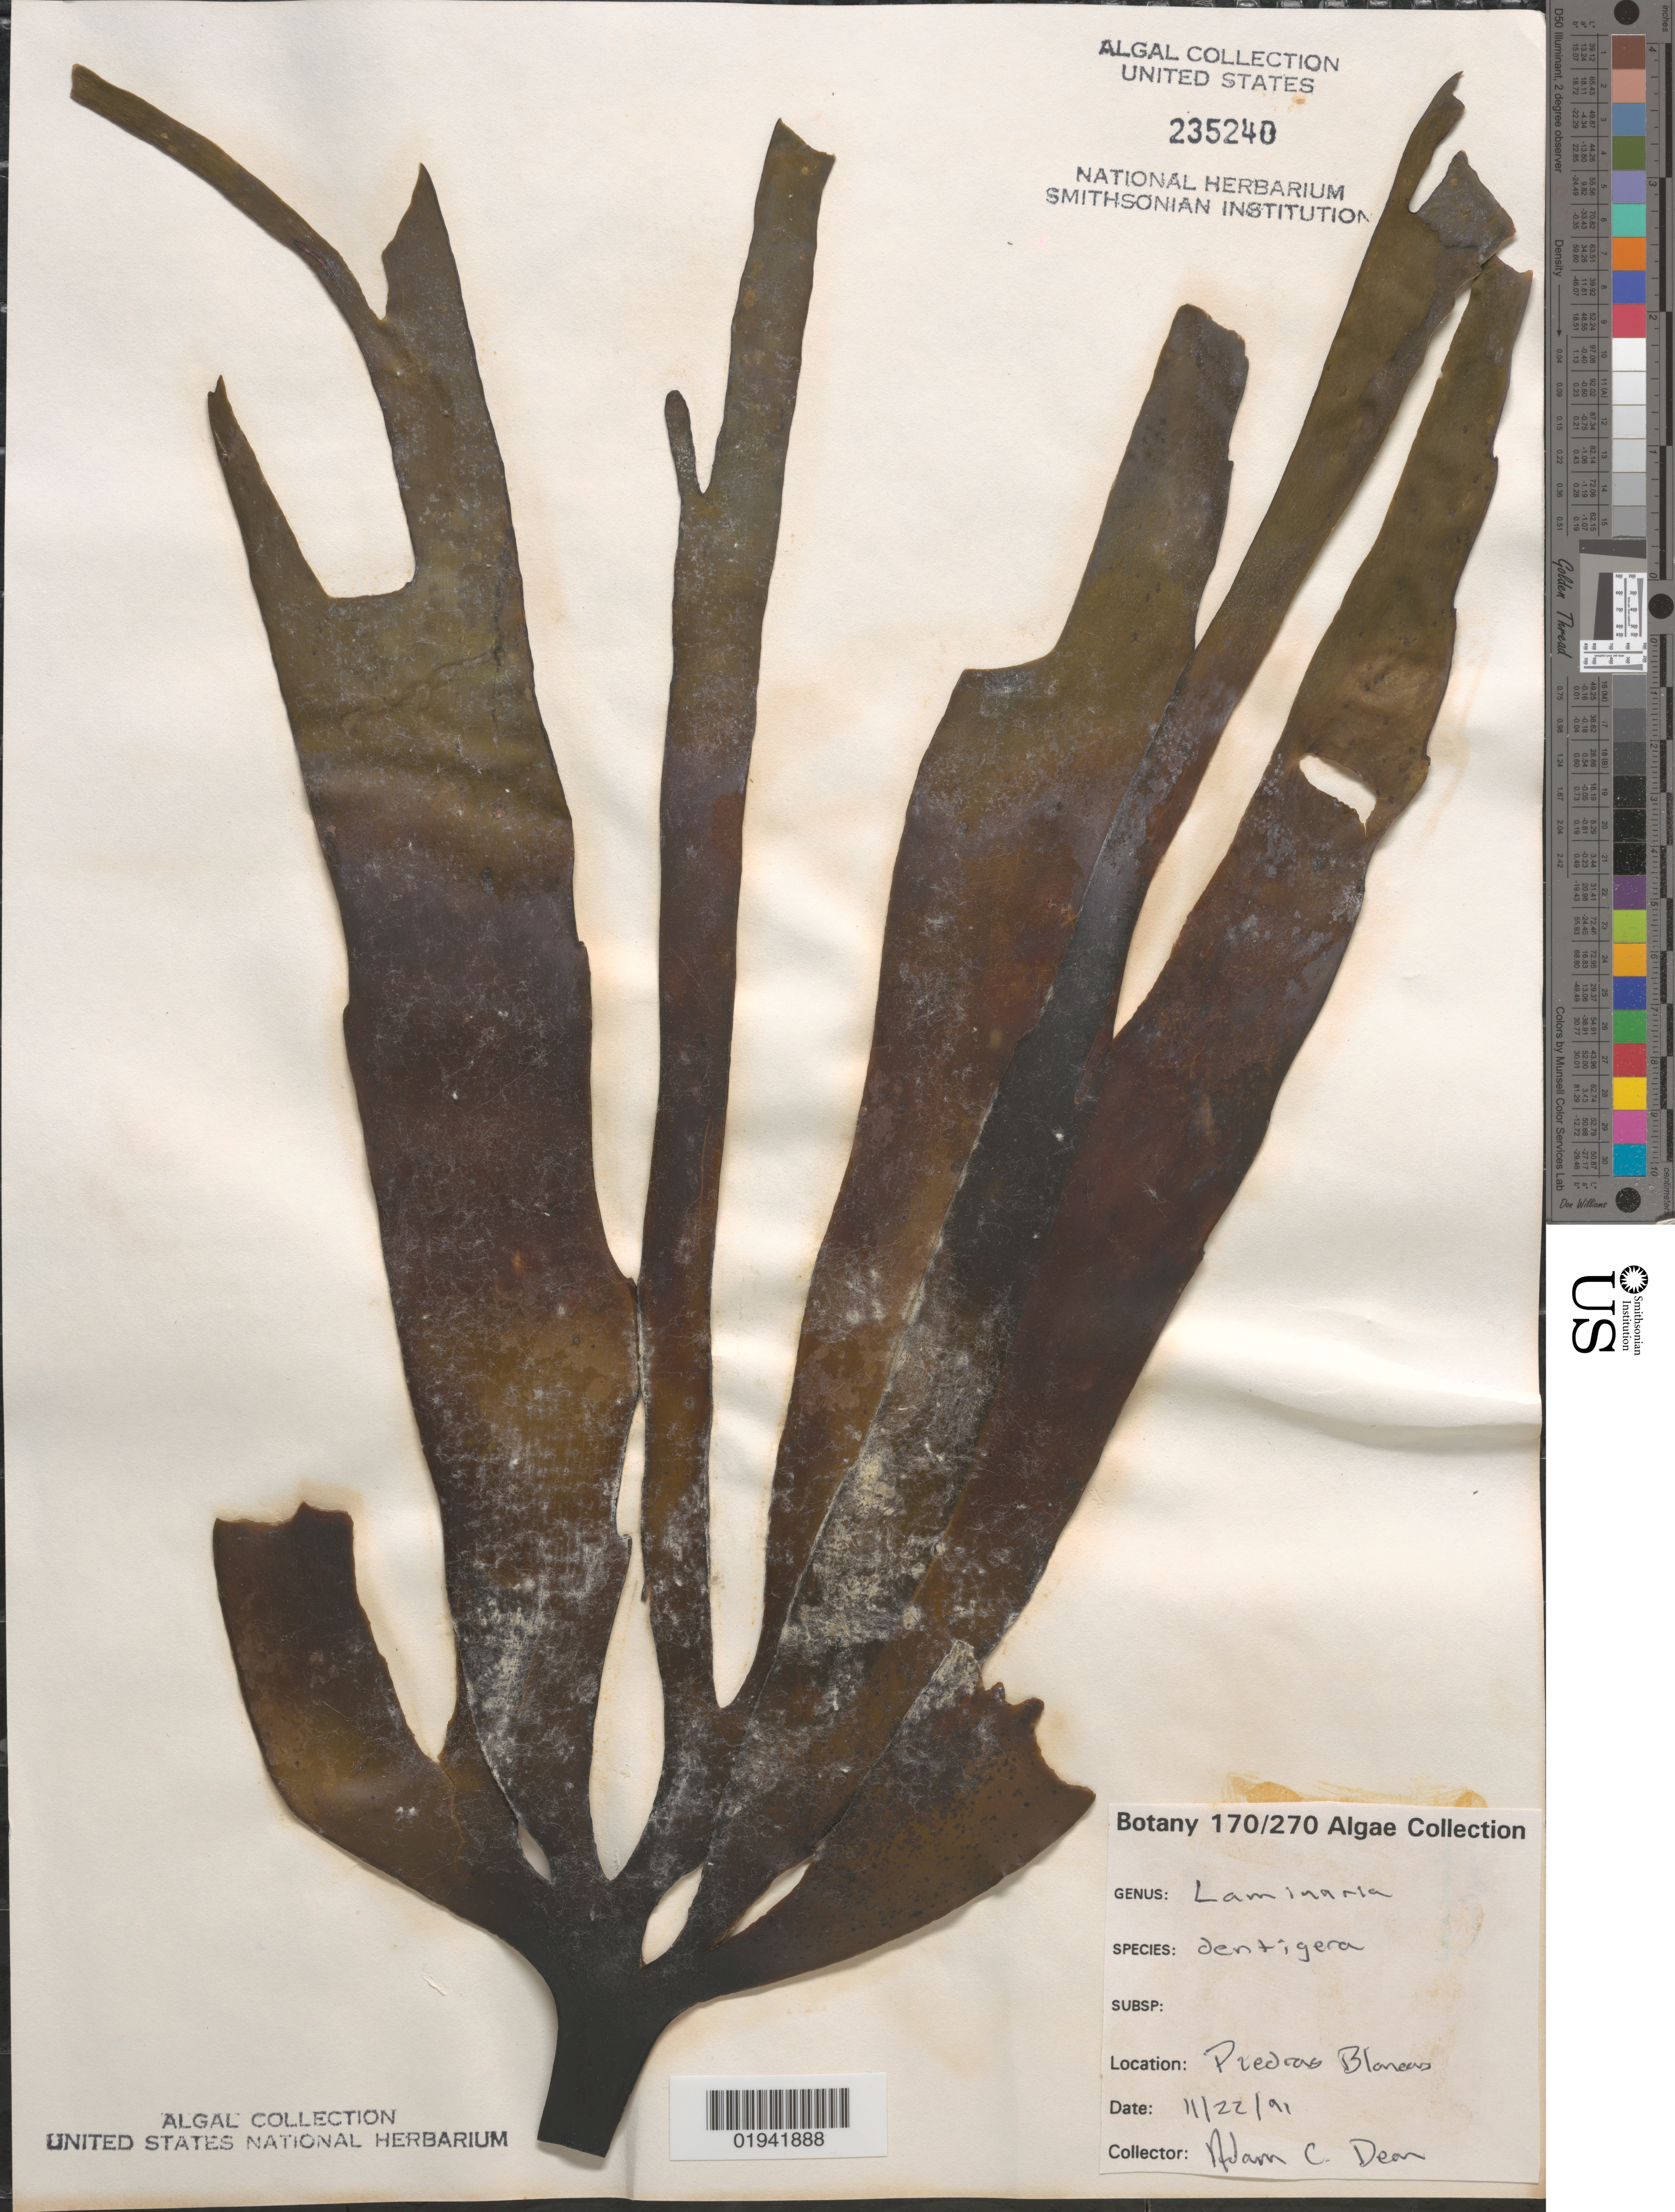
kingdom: Chromista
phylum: Ochrophyta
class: Phaeophyceae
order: Laminariales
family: Laminariaceae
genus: Laminaria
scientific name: Laminaria dentigera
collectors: A. Dean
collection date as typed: Transcribed d/m/y: 22/11/91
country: United States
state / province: California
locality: Piedras Blancas.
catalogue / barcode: US 235240